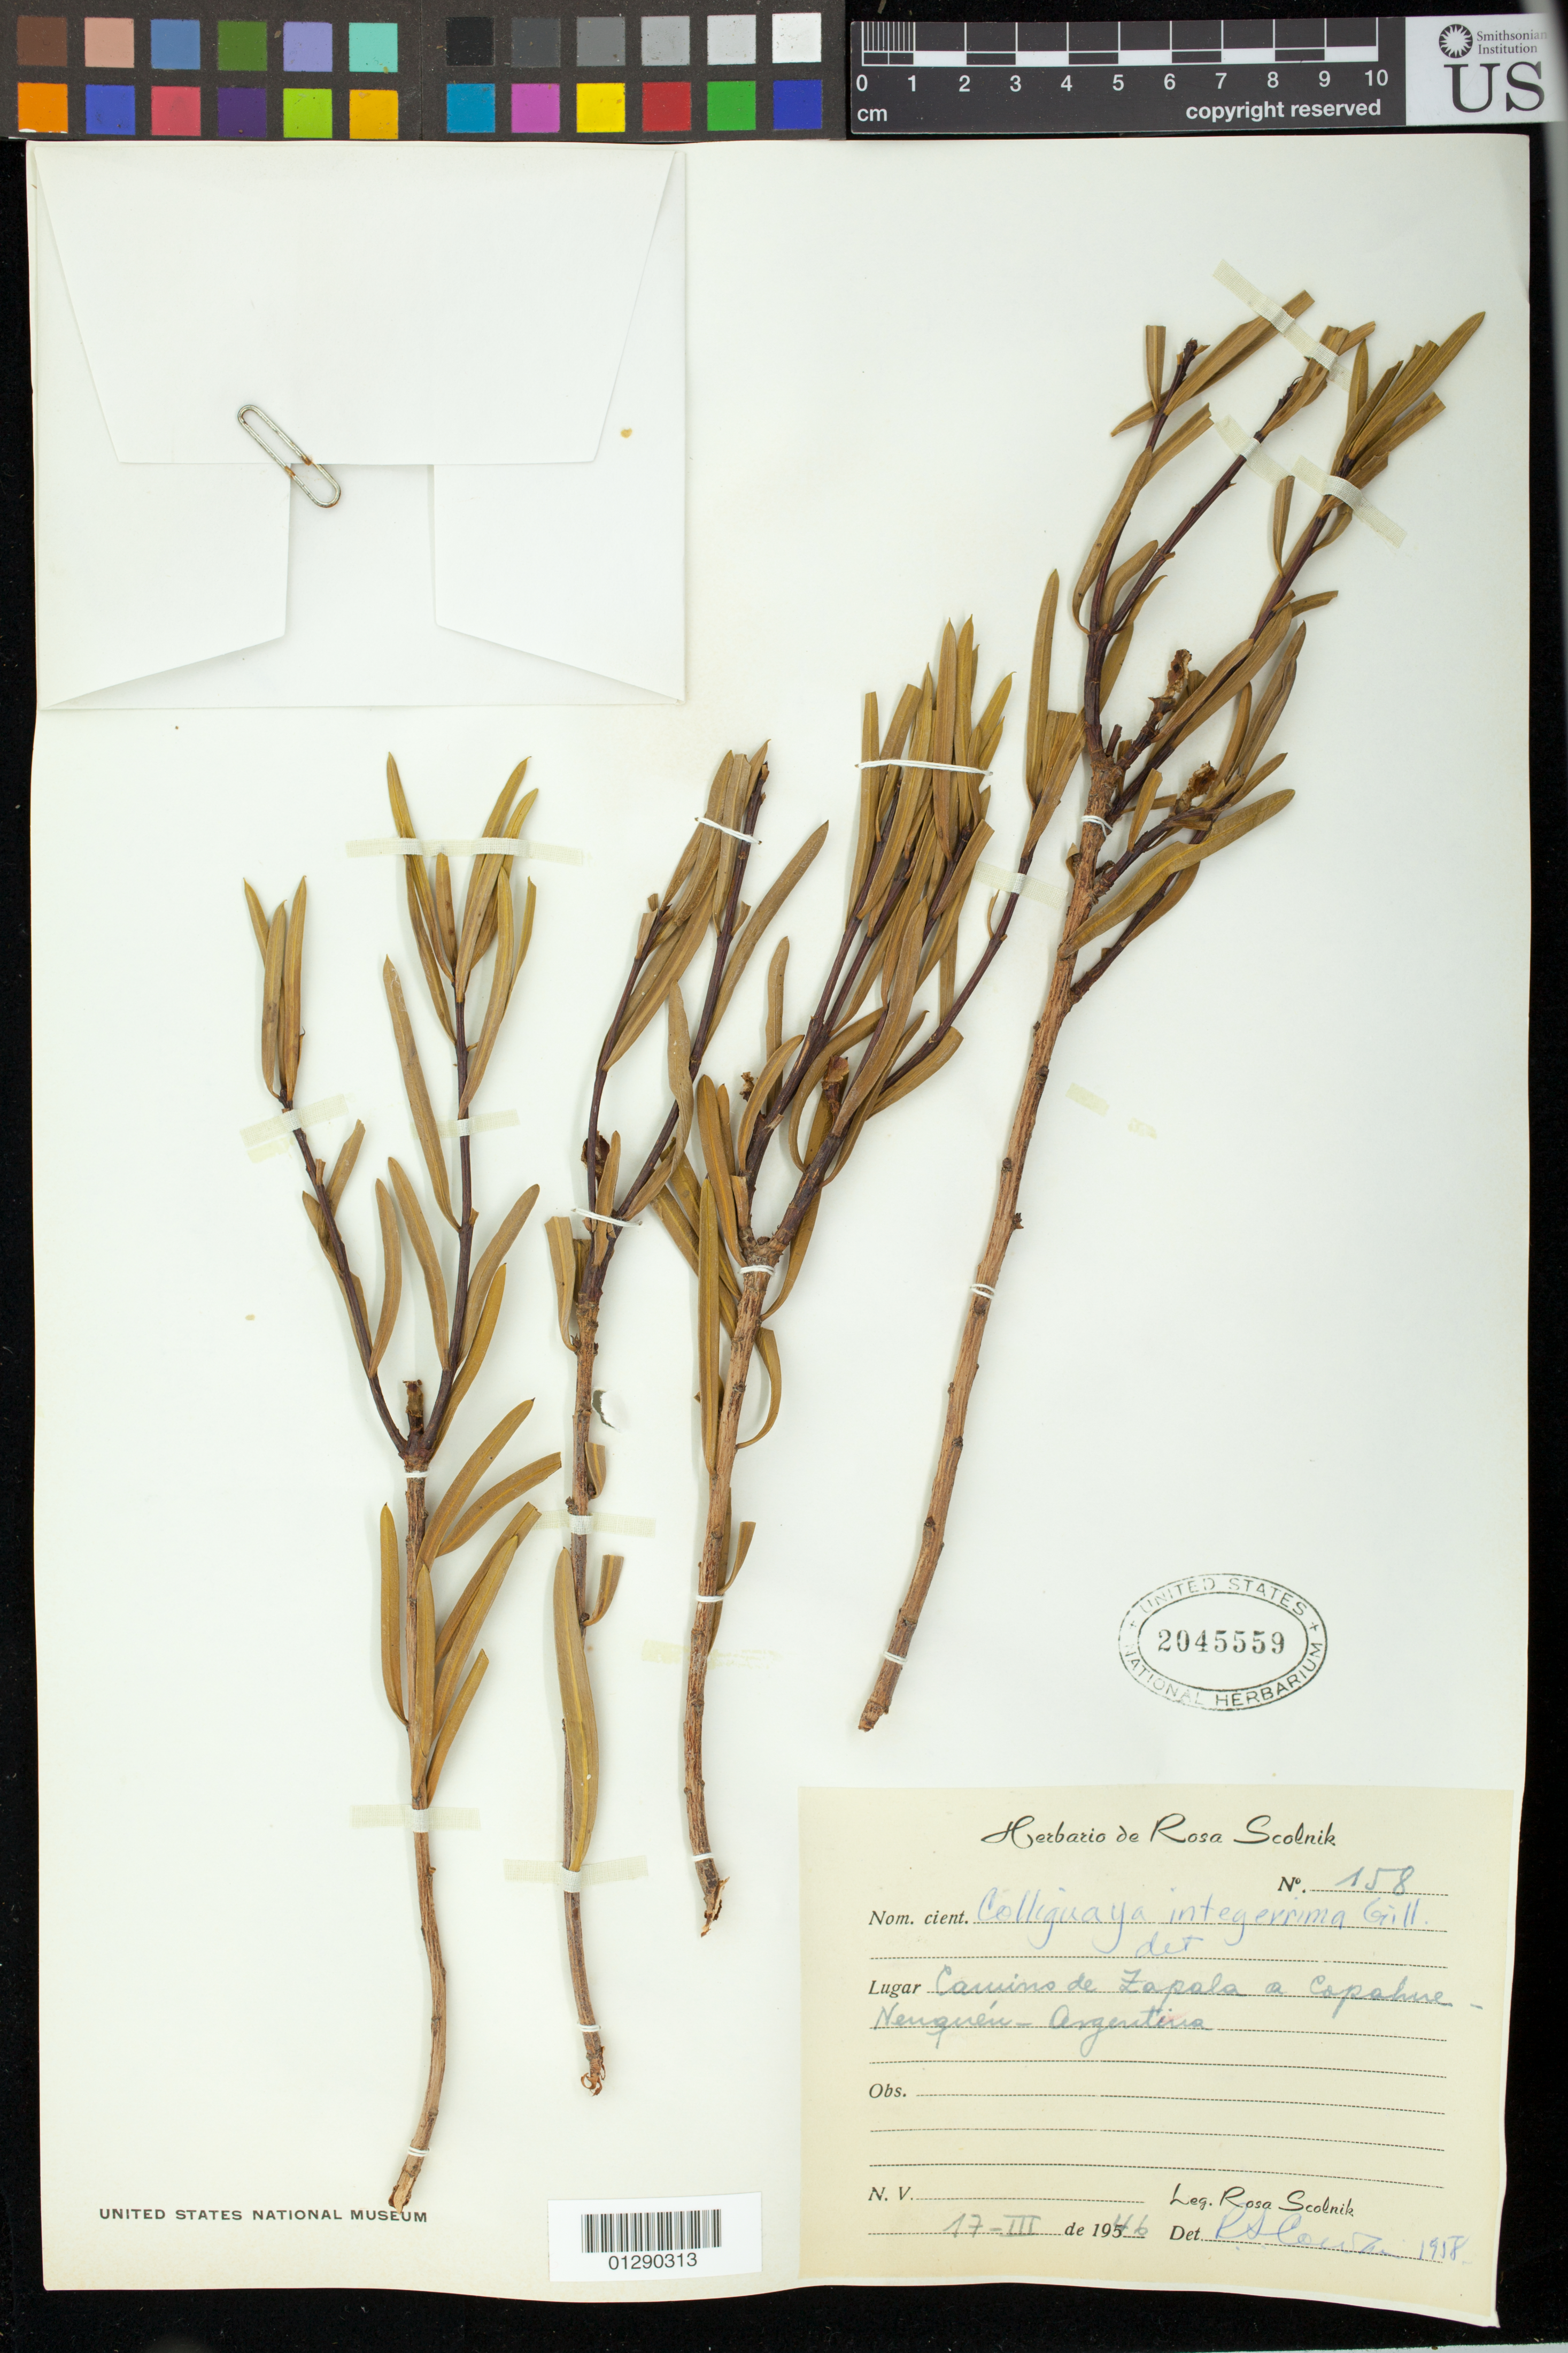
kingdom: Plantae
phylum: Tracheophyta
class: Magnoliopsida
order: Malpighiales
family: Euphorbiaceae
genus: Colliguaja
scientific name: Colliguaja integerrima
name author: Gillies & Hook.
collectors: R. Scolnik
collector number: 158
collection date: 1946-03-17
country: Argentina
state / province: Neuquen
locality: Camino de Zapala a Copahue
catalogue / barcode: US 2045559